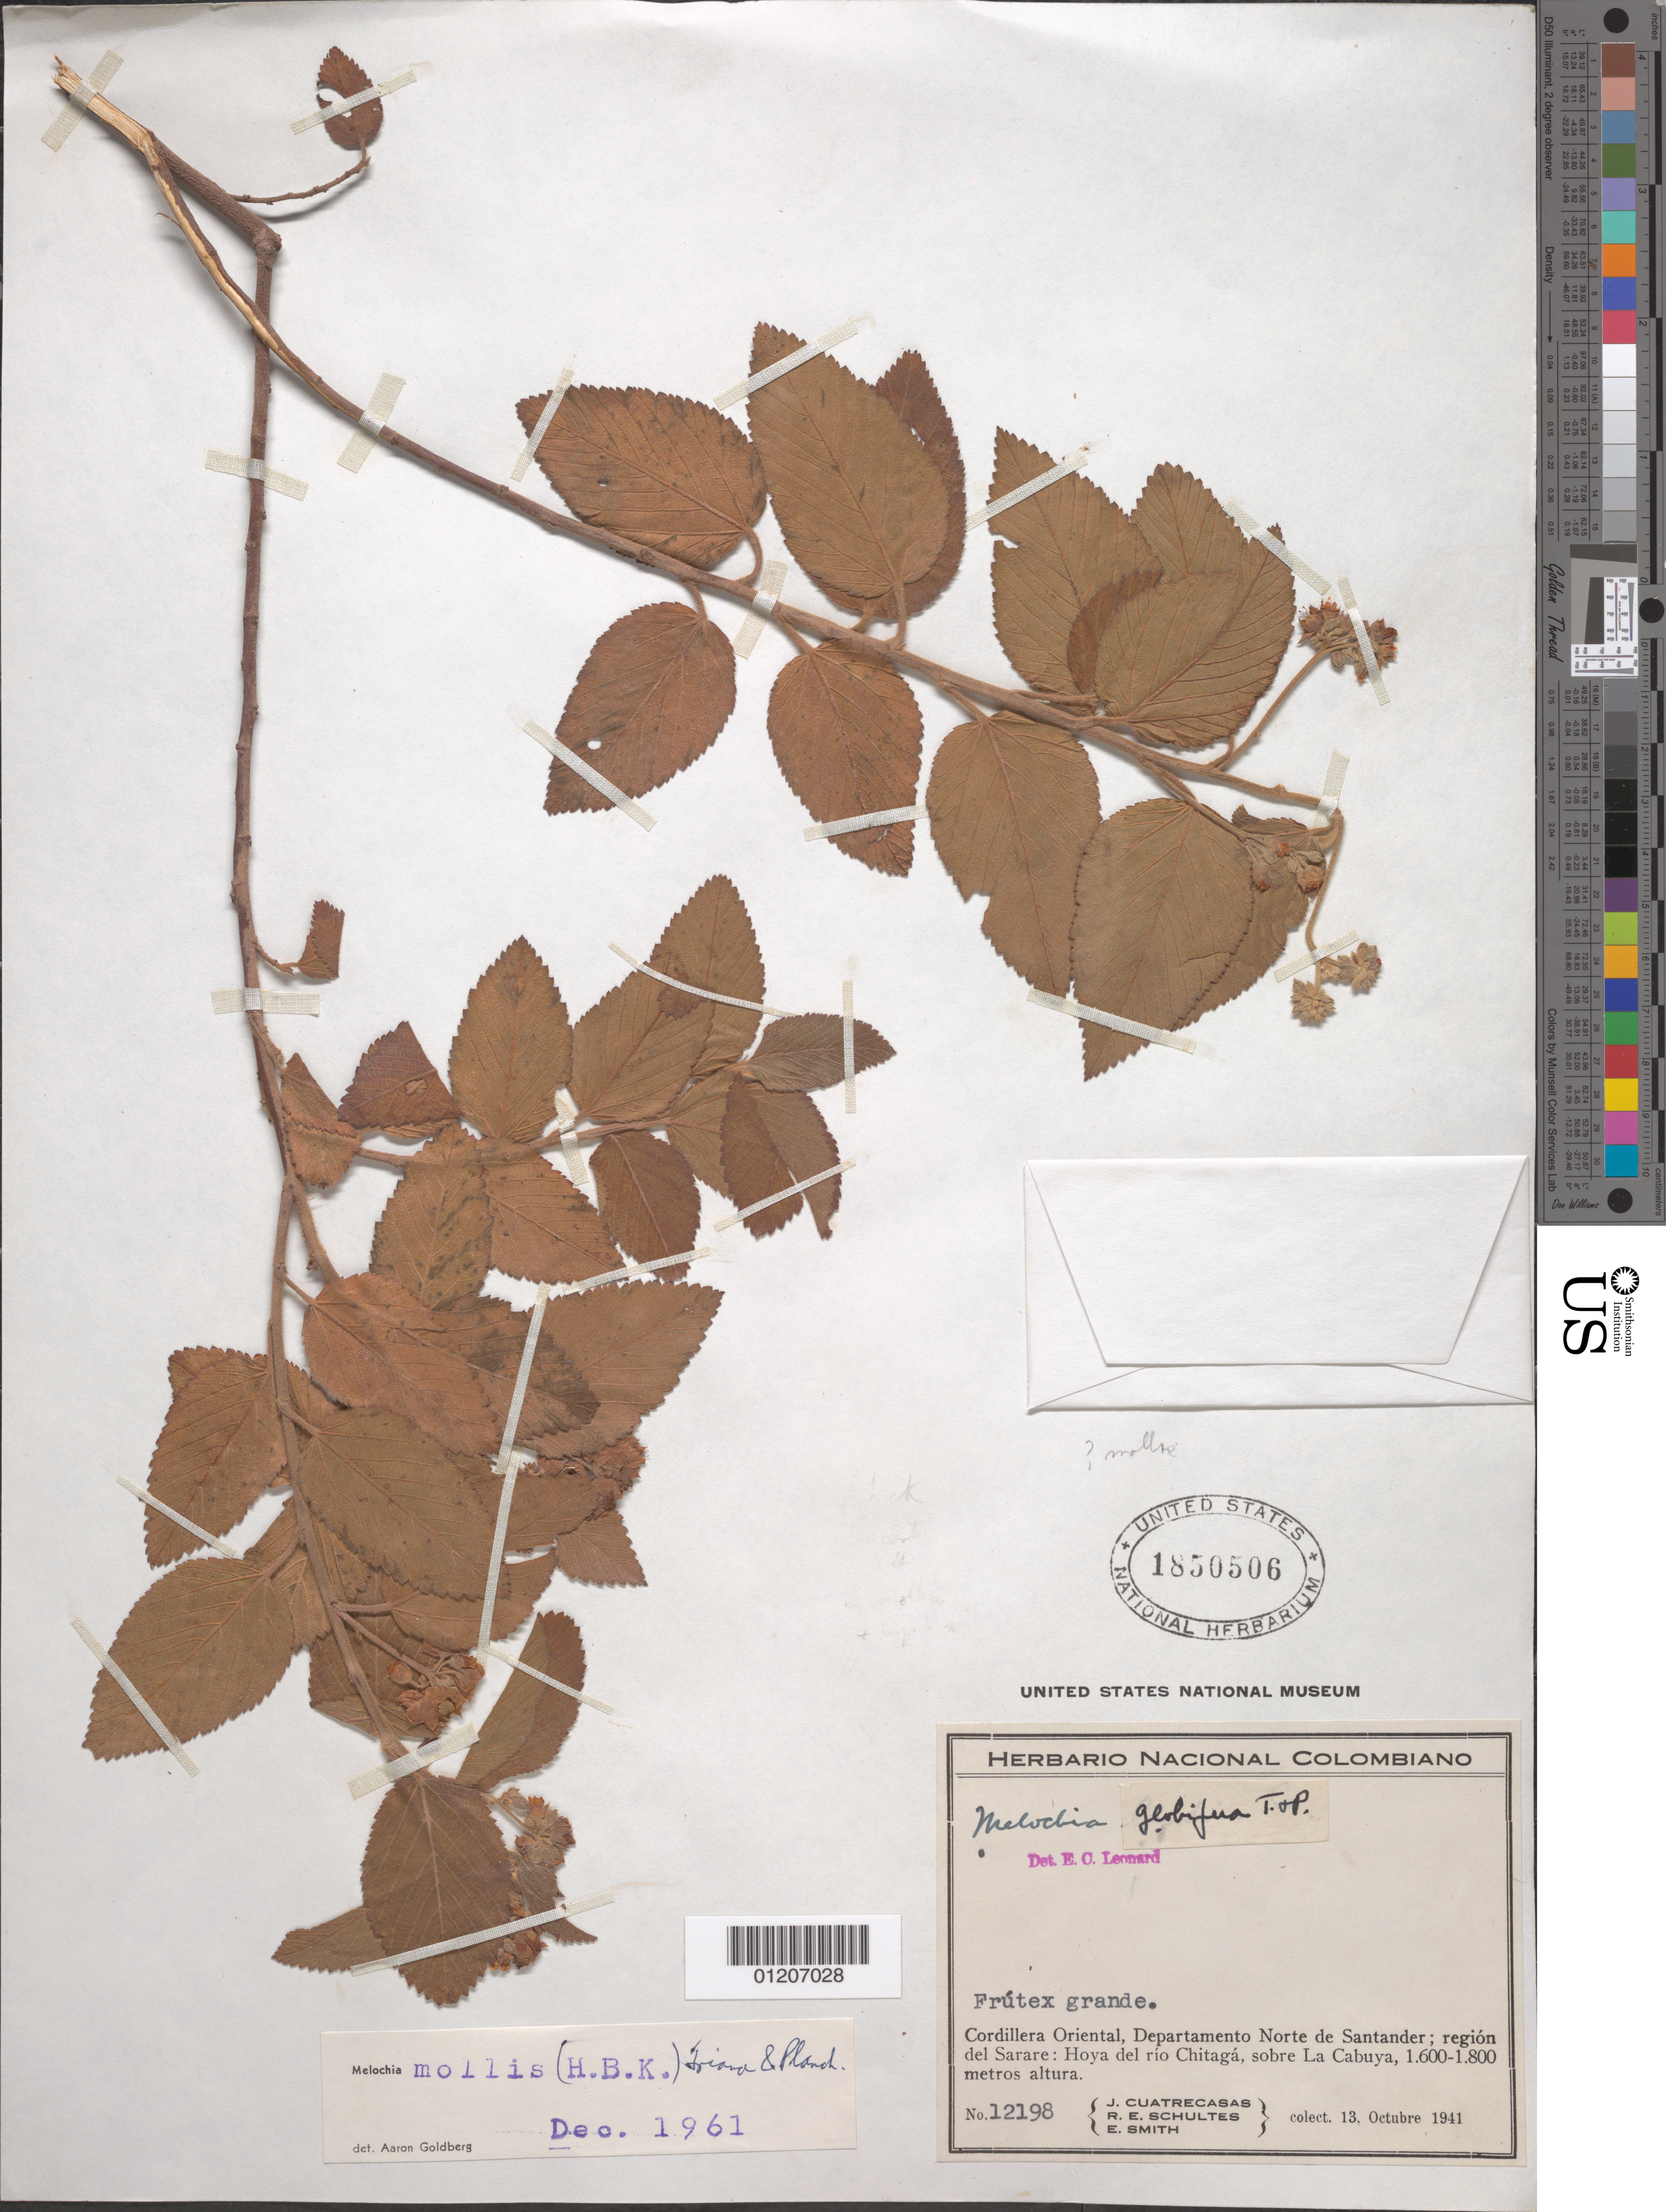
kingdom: Plantae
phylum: Tracheophyta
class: Magnoliopsida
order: Malvales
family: Malvaceae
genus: Melochia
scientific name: Melochia mollis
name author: (Kunth) Triana & Planch.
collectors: J. Cuatrecasas, R. E. Schultes & E. Smith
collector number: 12198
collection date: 1941-10-13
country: Colombia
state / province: Norte de Santander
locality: Cordillera Oriental, Departamento Norte de Santander; región del Sarare: Hoya del río Chitagá, sobre La Cabuya.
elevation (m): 1600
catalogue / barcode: US 1850506